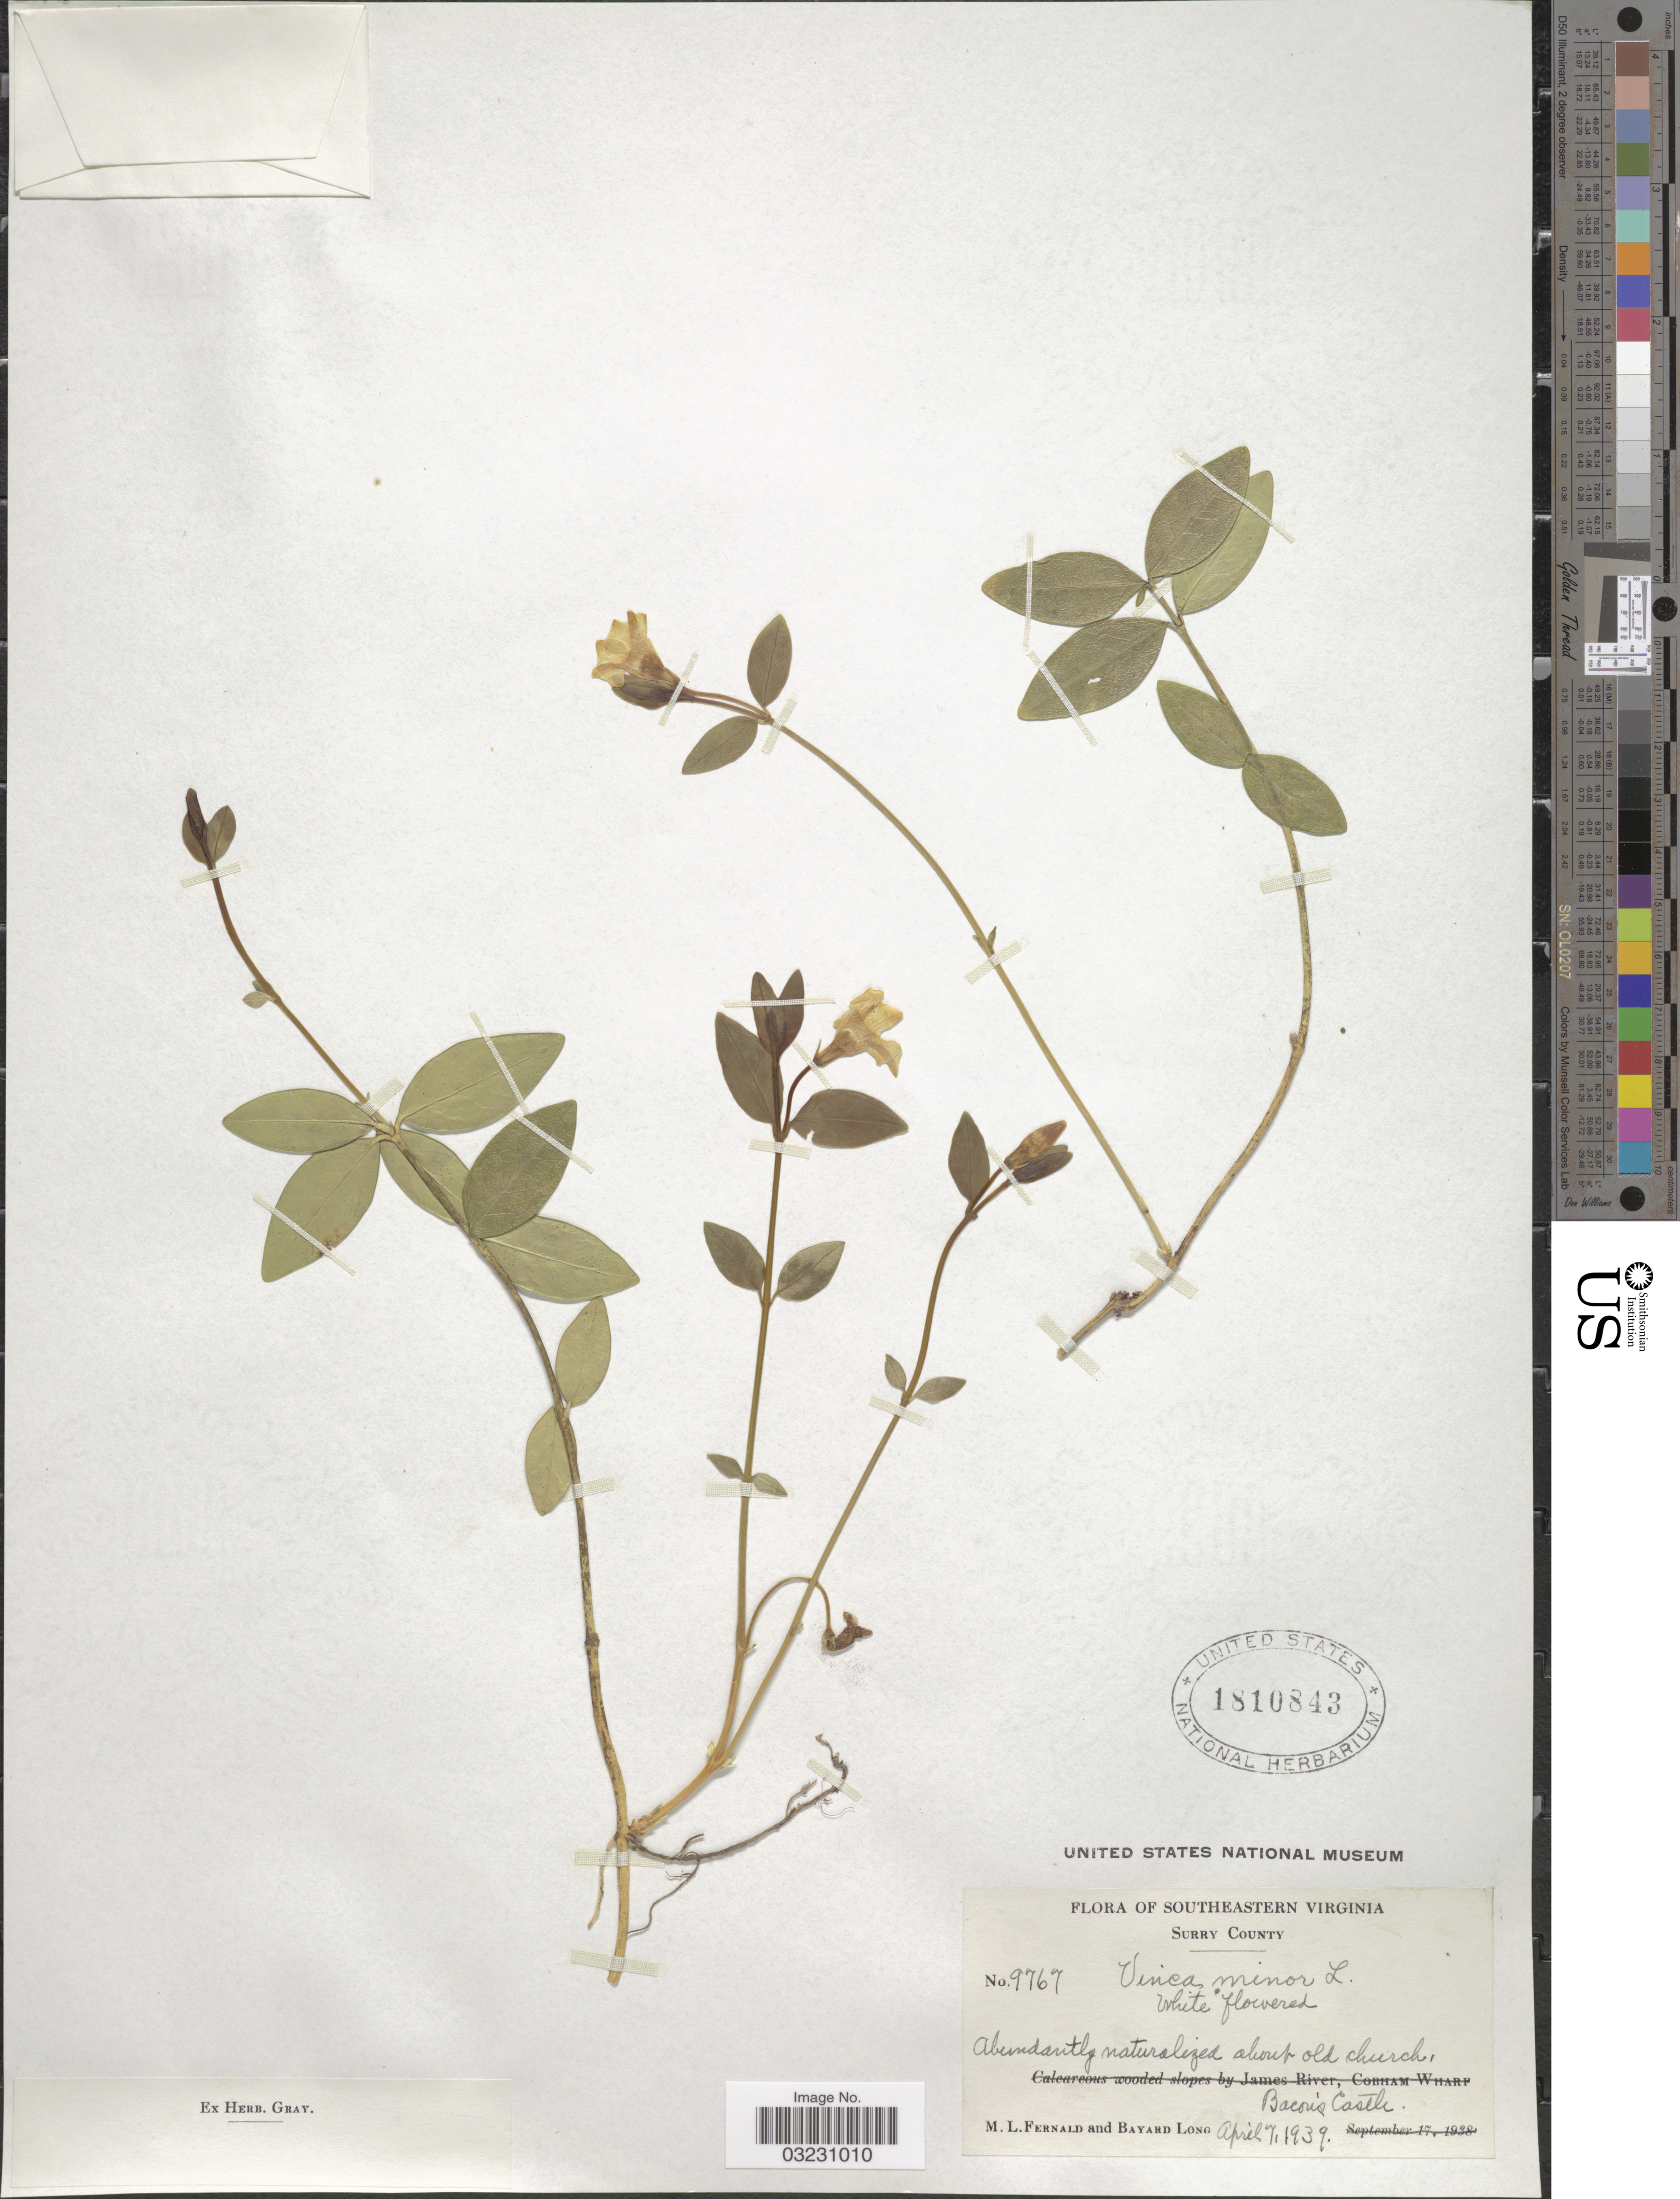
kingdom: Plantae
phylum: Tracheophyta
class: Magnoliopsida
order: Gentianales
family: Apocynaceae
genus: Vinca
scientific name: Vinca minor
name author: L.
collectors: M. L. Fernald & B. Long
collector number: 9769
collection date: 1939-04-07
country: United States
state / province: Virginia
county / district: Surry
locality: Southeastern Virginia. Surry County. About old church. Bacon's Castle.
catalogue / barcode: US 1810843